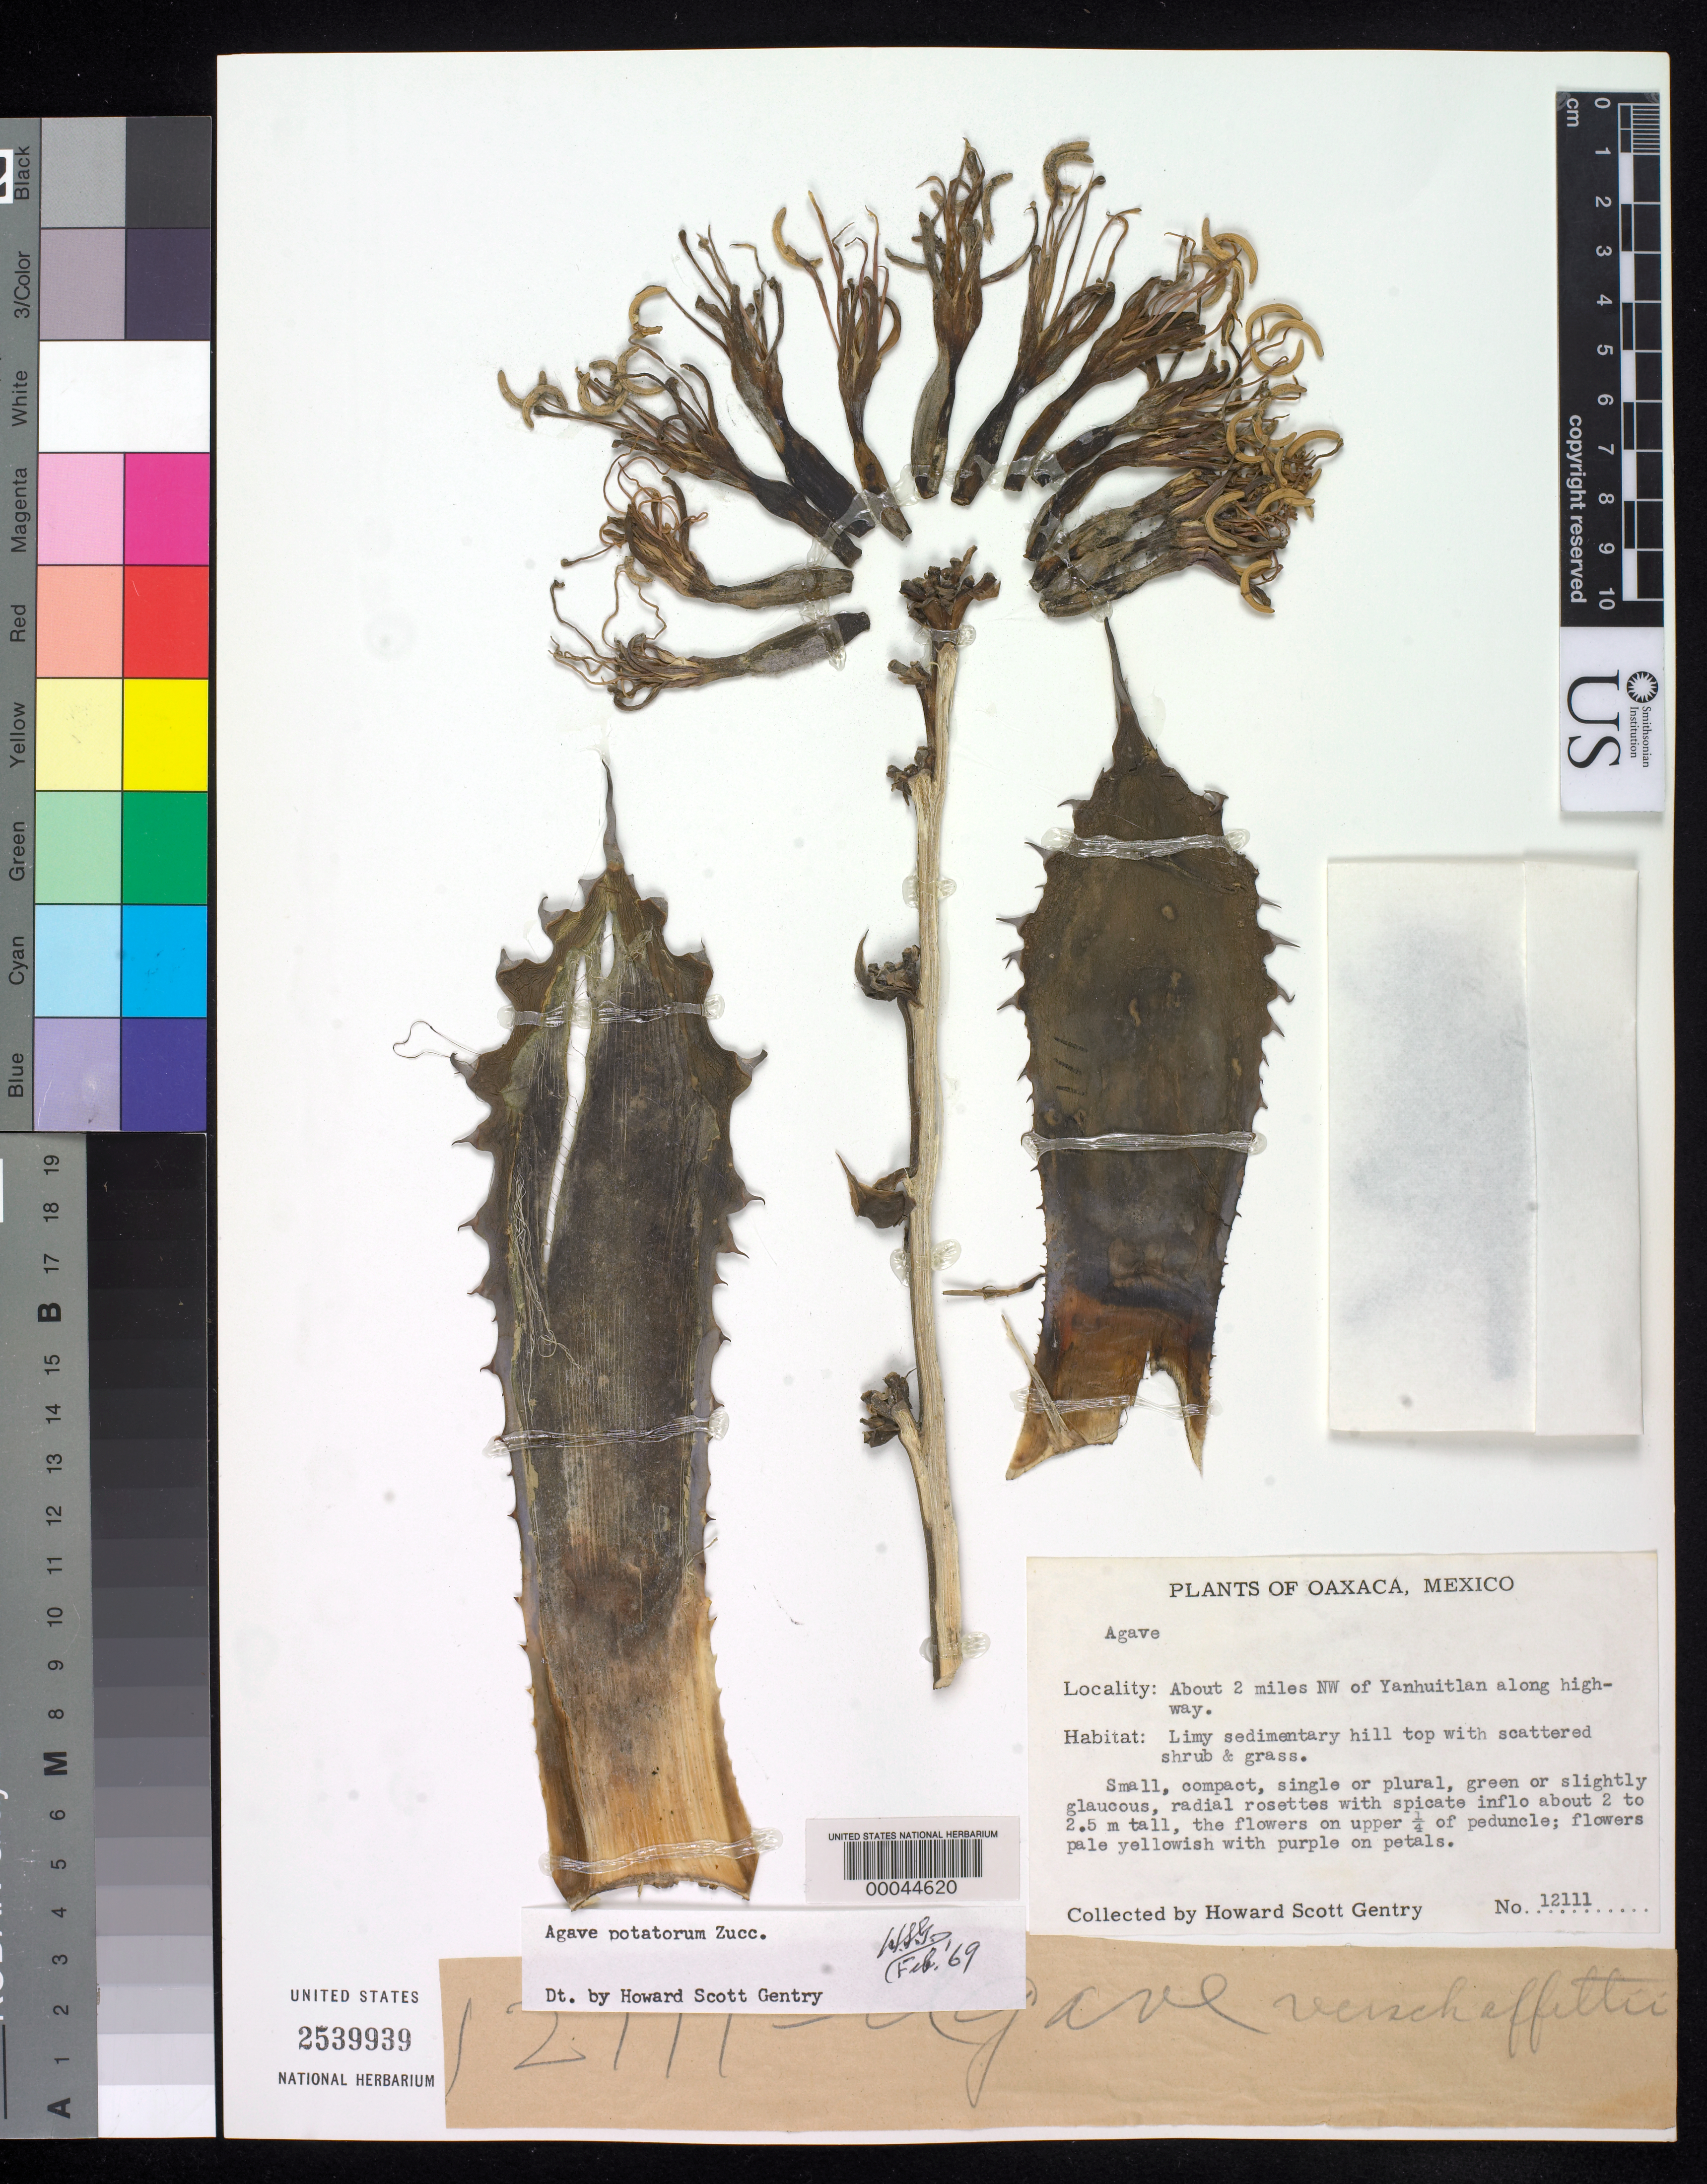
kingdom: Plantae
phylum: Tracheophyta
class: Liliopsida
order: Asparagales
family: Asparagaceae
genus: Agave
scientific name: Agave potatorum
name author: Zucc.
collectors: H. S. Gentry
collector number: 12111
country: Mexico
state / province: Oaxaca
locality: About 2 mi NW of Yanhuitlan along highway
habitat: Limy sedimentary hill top with scattered shrub & grass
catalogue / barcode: US 2539939